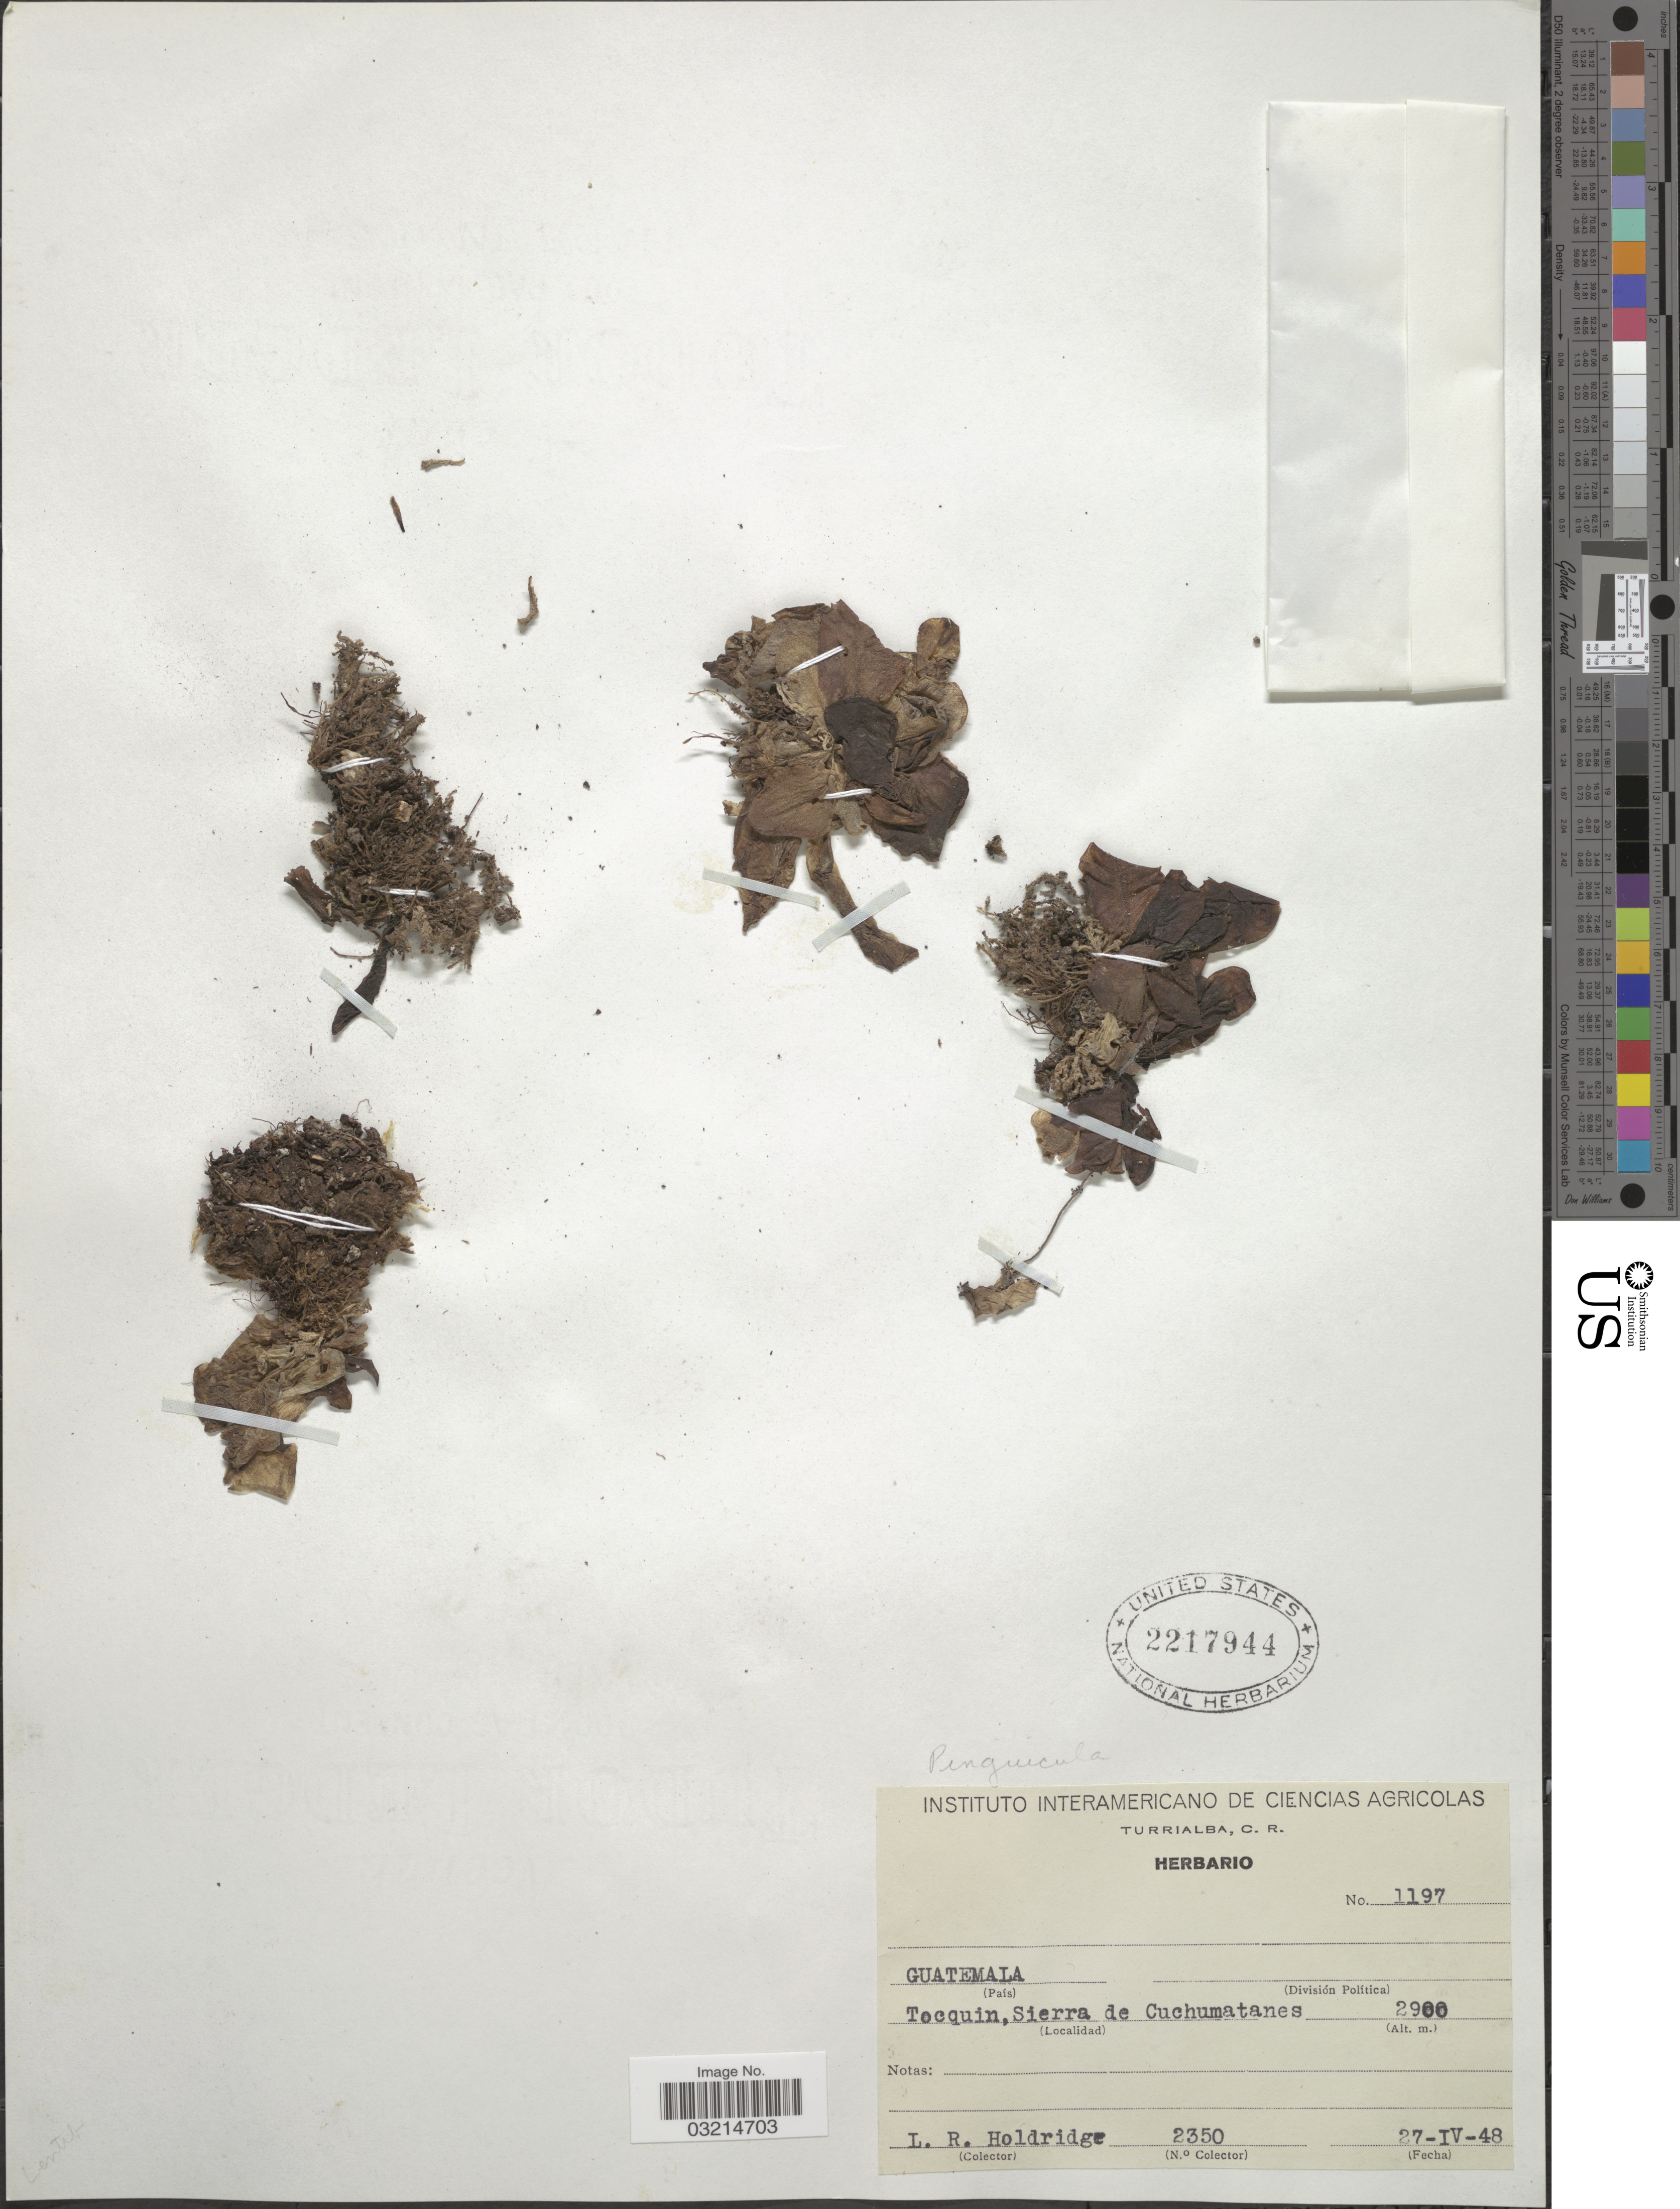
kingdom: Plantae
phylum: Tracheophyta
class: Magnoliopsida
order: Lamiales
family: Lentibulariaceae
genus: Pinguicula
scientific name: Pinguicula sp.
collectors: L. Holdridge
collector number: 2350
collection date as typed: Transcribed d/m/y: 27/4/48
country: Guatemala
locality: Tocquin, Sierra de Cuchumatanes.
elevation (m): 2900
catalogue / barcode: US 2217944